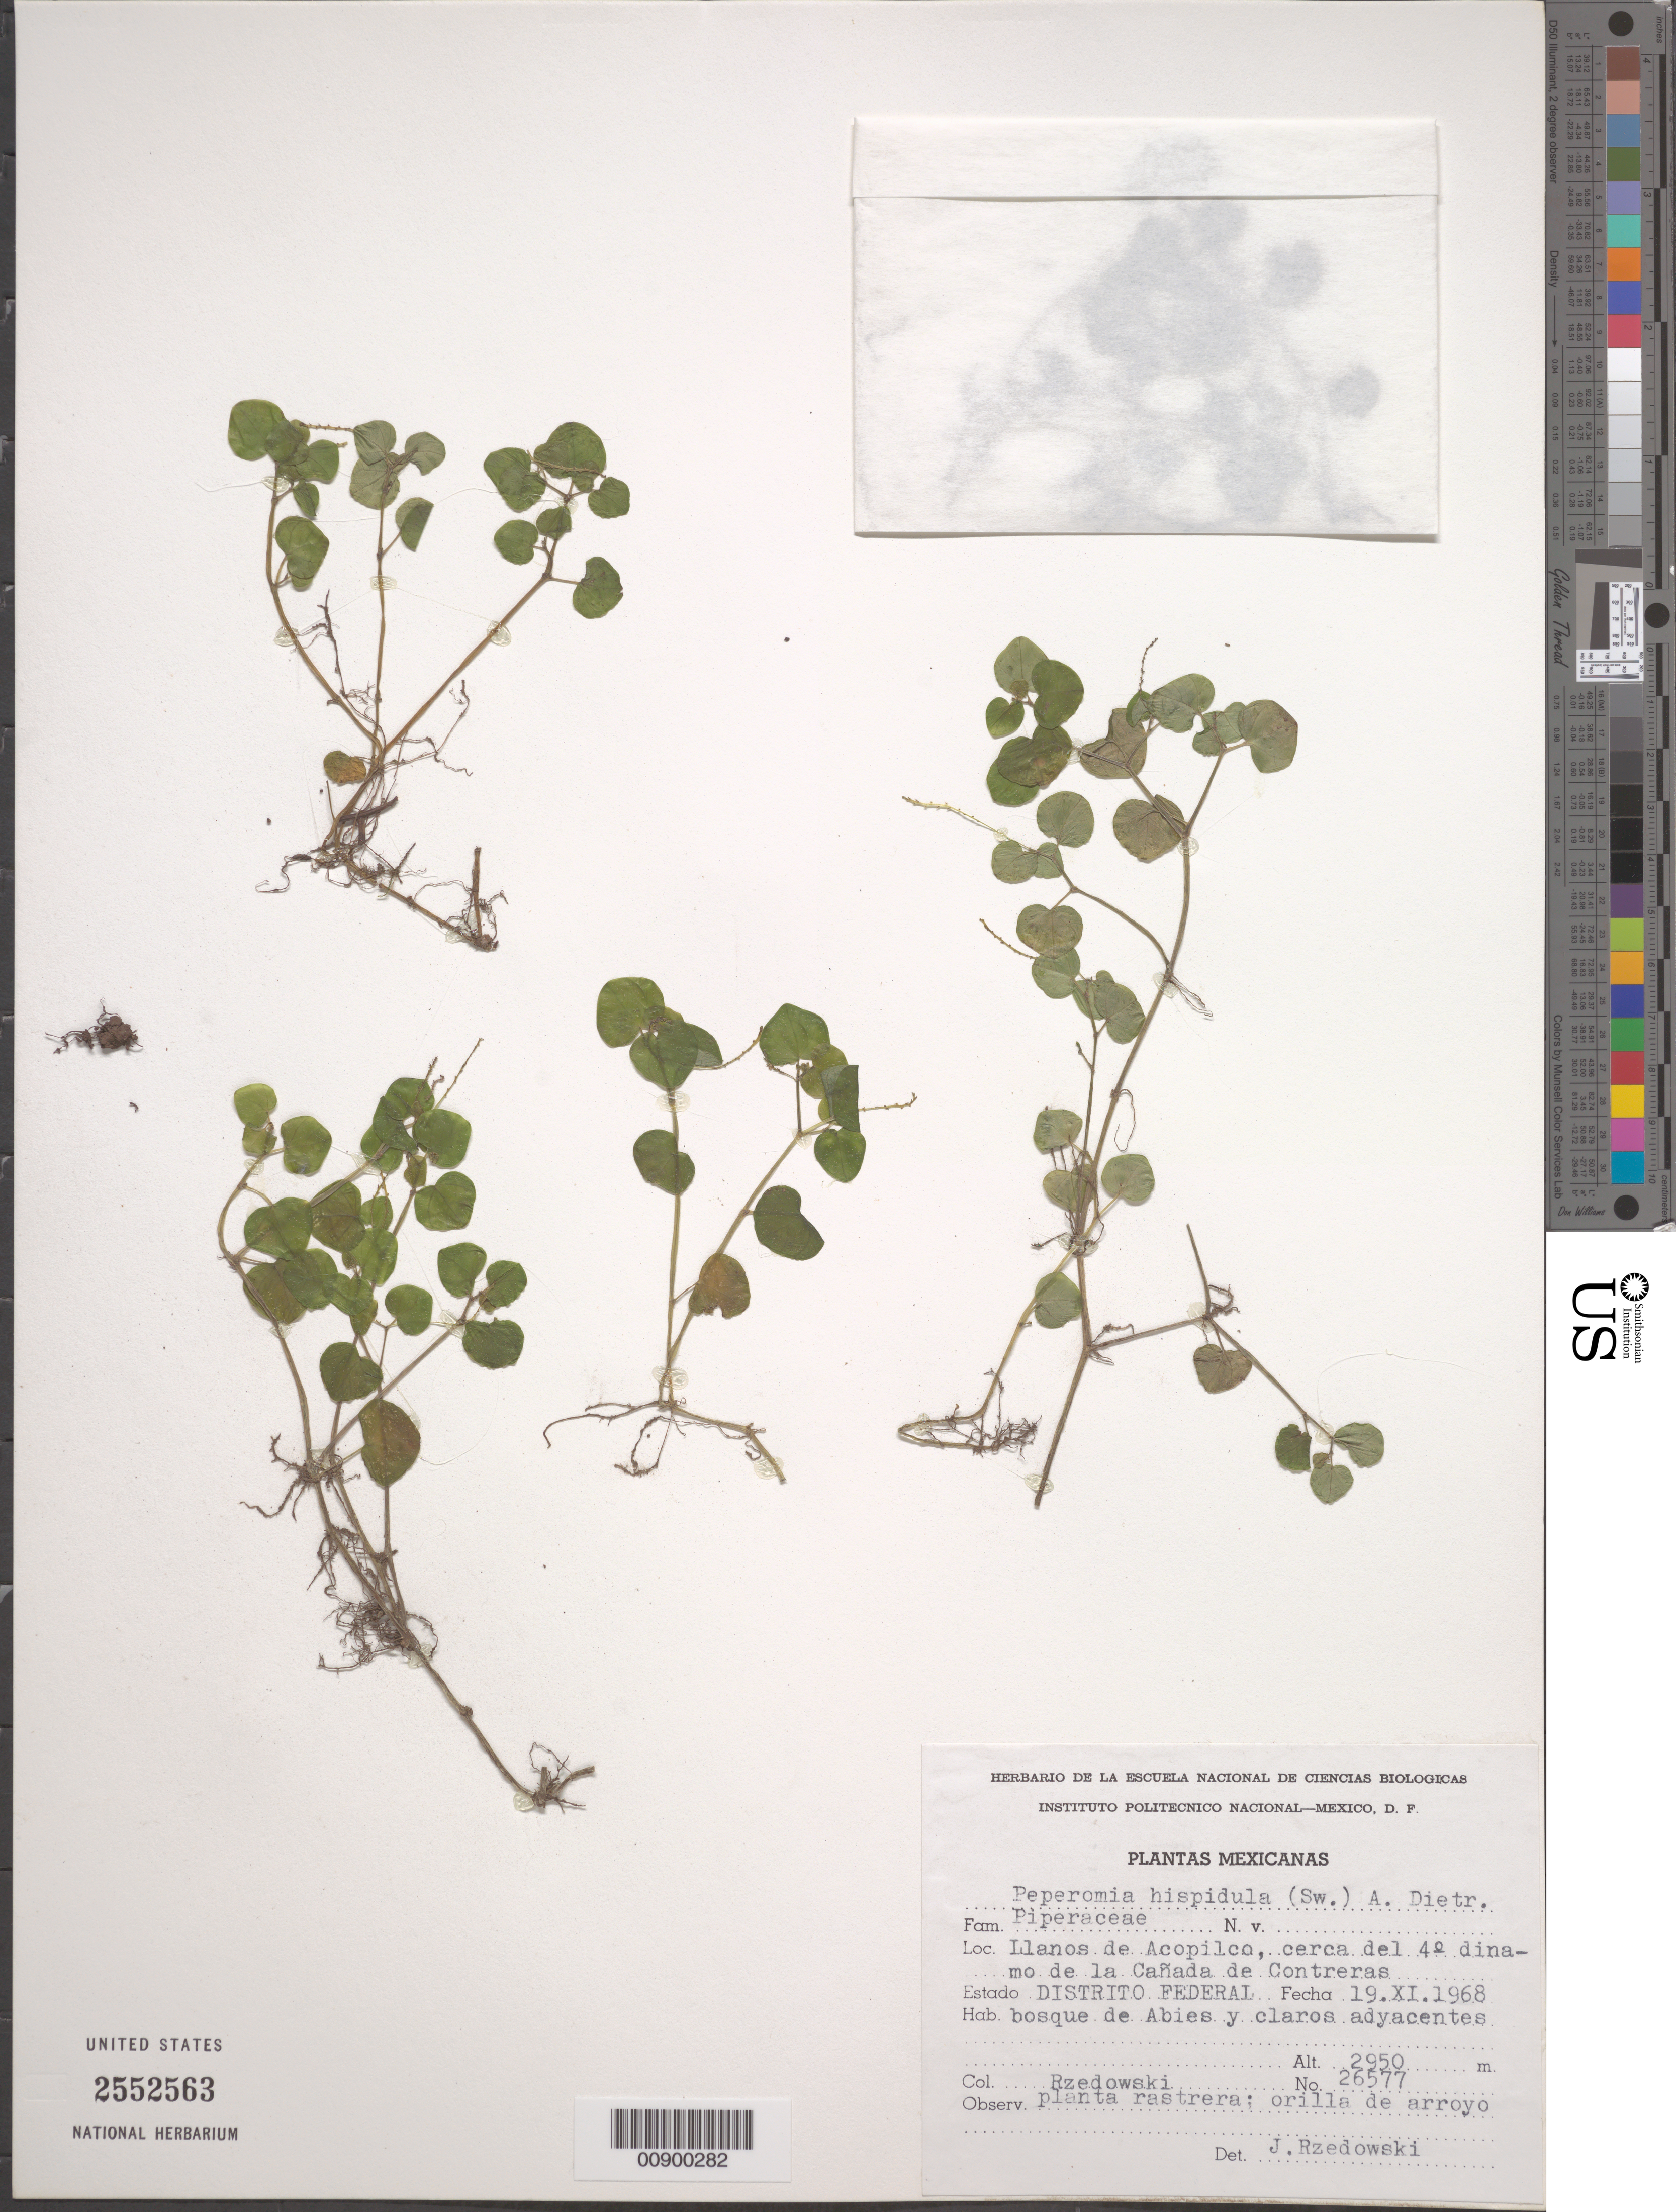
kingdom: Plantae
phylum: Tracheophyta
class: Magnoliopsida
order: Piperales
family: Piperaceae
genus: Peperomia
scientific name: Peperomia hispiduliformis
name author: Trel. in Moldenke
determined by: Jiménez, José Estaban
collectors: J. Rzedowski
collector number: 26577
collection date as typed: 19 Nov 1968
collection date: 1968-11-19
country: Mexico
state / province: Distrito Federal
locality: Llanos de Acopilco, cerca del 4° dinamo de la Cañada de Contreras, Distrito Federal.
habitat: Bosque de Abies y claros adyacentes. Orilla de arroyo.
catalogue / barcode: US 2552563